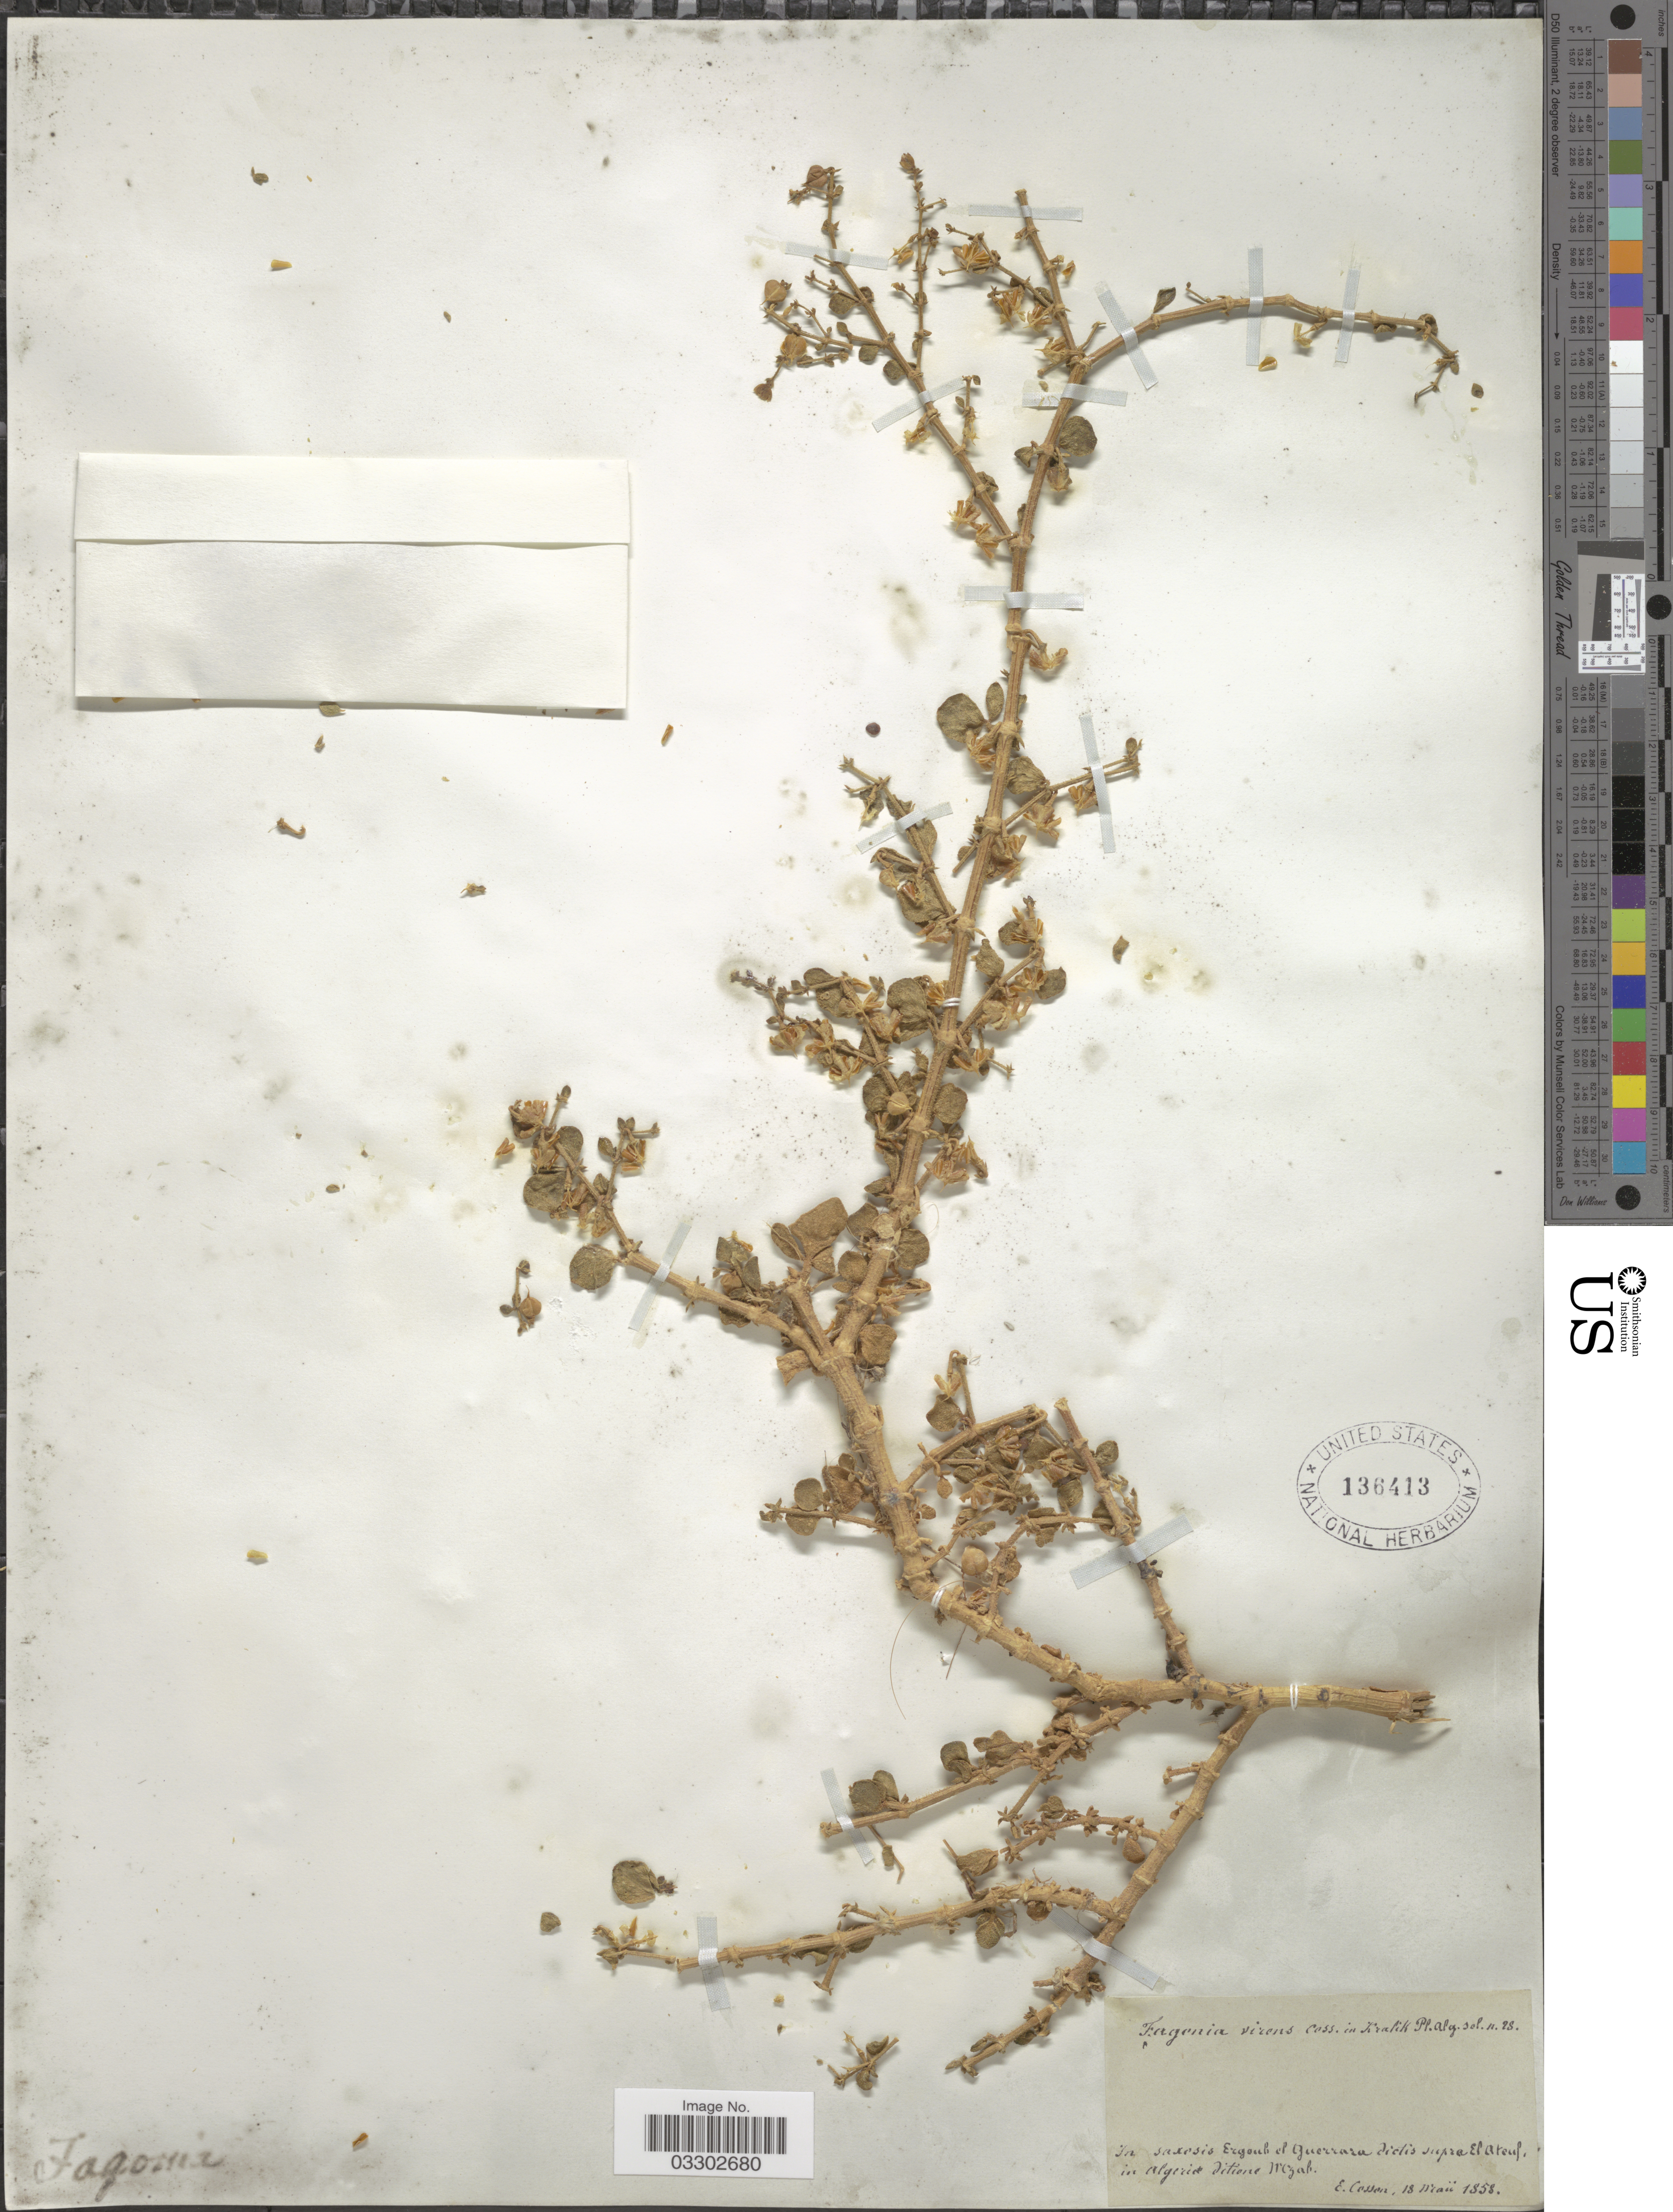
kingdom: Plantae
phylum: Tracheophyta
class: Magnoliopsida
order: Zygophyllales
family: Zygophyllaceae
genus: Fagonia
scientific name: Fagonia virens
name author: Coss. ex T. Anderson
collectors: E. Cosson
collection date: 1858-05-18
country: Algeria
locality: In saxosis Ergouh el Guerrara dictis supra El Ateuf in Algeriæ ditione Mzab.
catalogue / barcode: US 136413